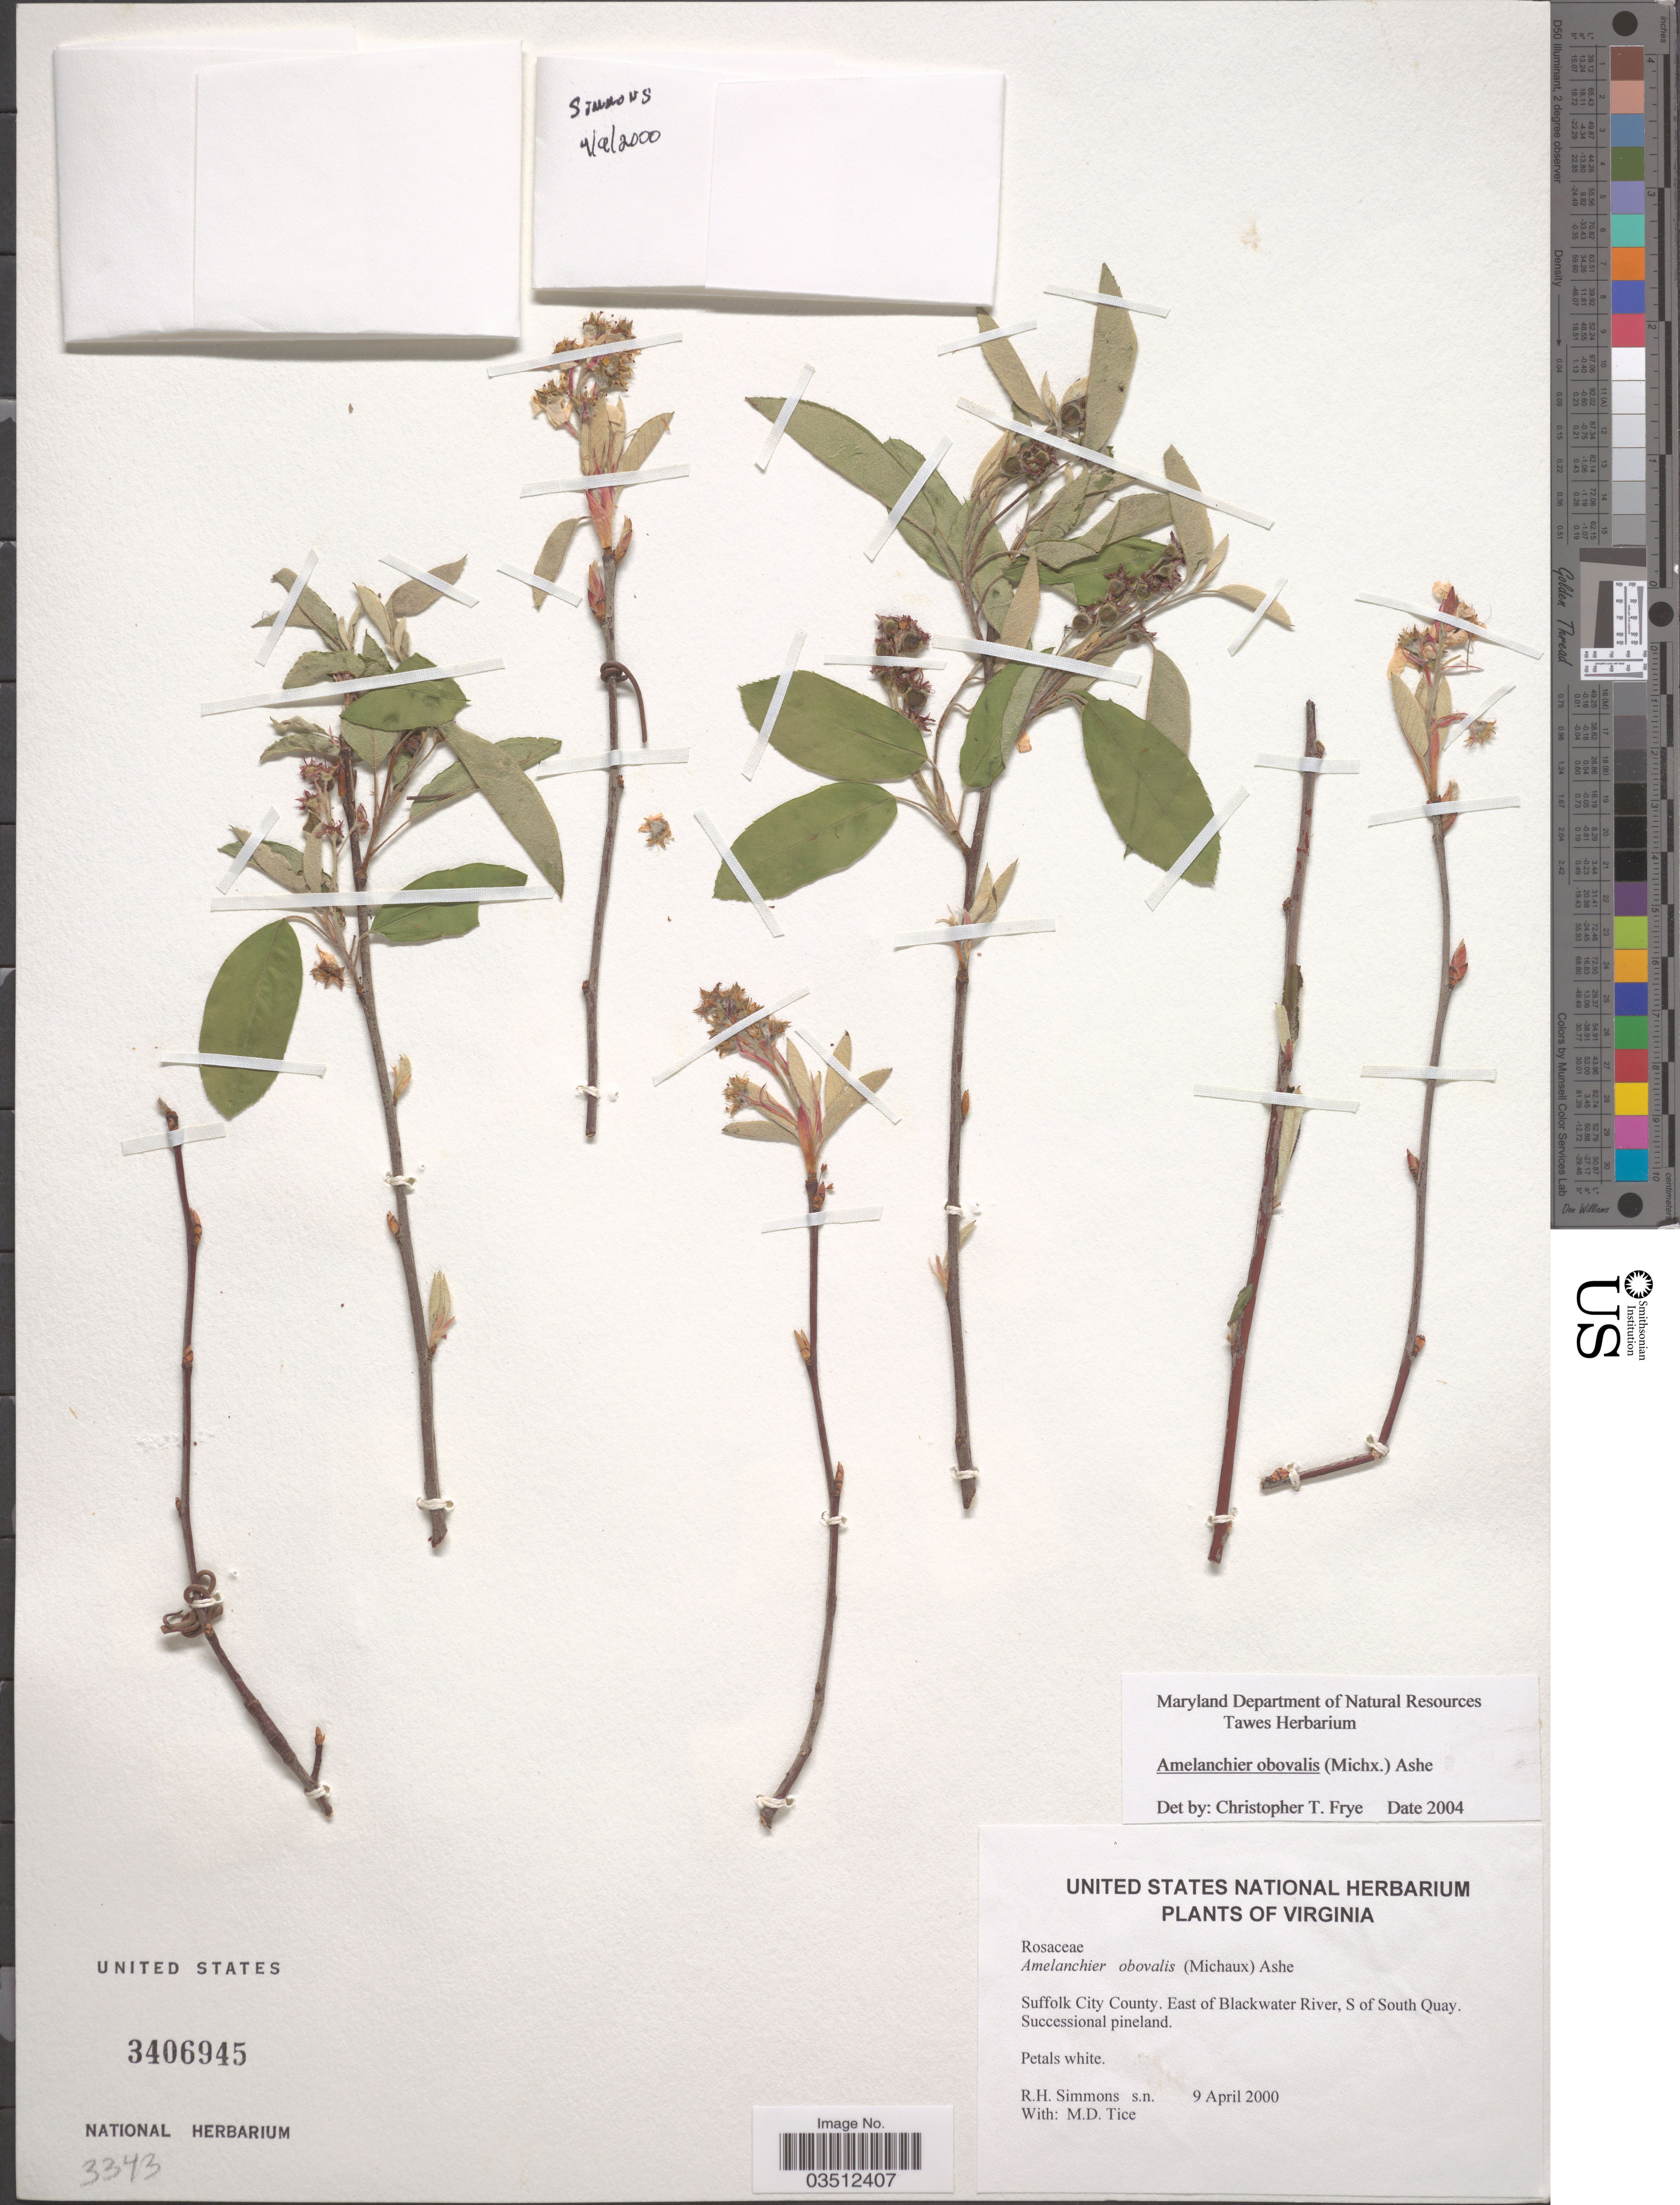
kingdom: Plantae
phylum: Tracheophyta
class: Magnoliopsida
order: Rosales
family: Rosaceae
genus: Amelanchier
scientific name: Amelanchier obovalis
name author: (Michx.) Ashe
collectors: R. H. Simmons & M. Tice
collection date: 2000-04-09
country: United States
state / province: Virginia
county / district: City of Suffolk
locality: Suffolk City County. East of Blackwater River, S of South Quay. Successional pineland.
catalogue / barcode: US 3406945